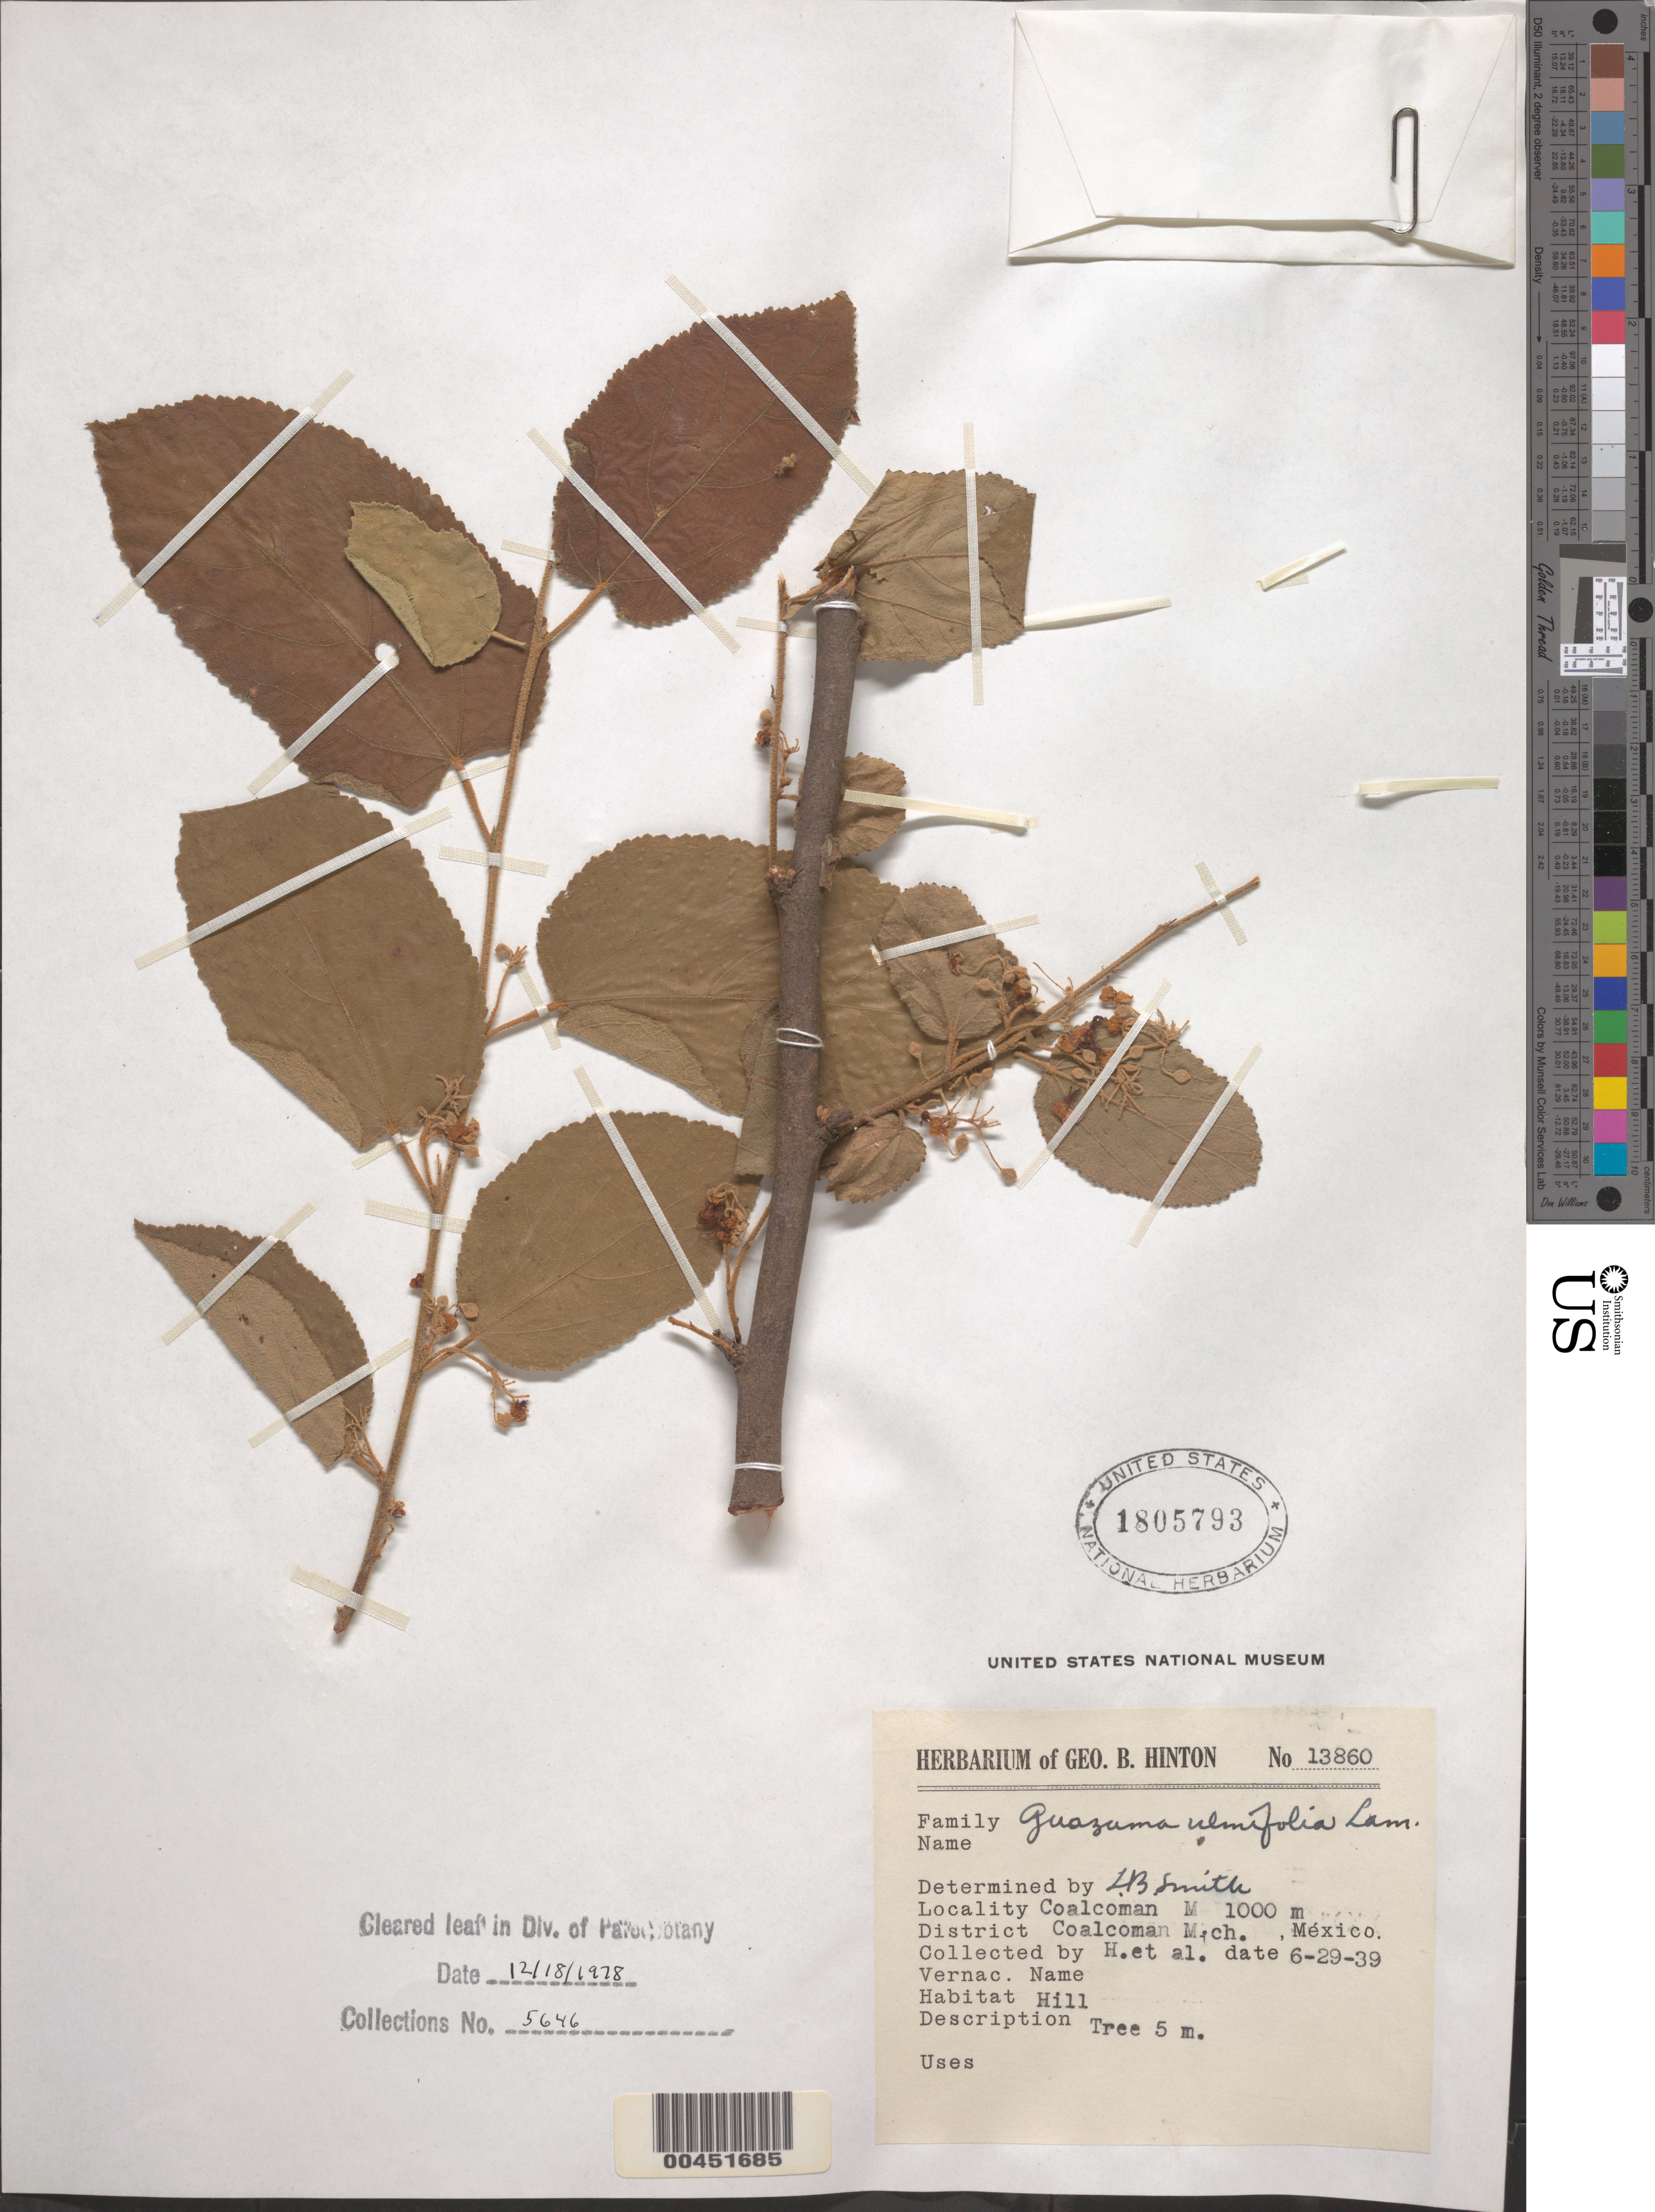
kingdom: Plantae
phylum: Tracheophyta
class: Magnoliopsida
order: Malvales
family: Malvaceae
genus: Guazuma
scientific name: Guazuma ulmifolia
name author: Lam.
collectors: G. B. Hinton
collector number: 13860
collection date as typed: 29 Jun 1939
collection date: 1939-06-29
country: Mexico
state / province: Michoacán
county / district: Coalcomán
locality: Coalcomán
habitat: hill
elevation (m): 1000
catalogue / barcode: US 1805793